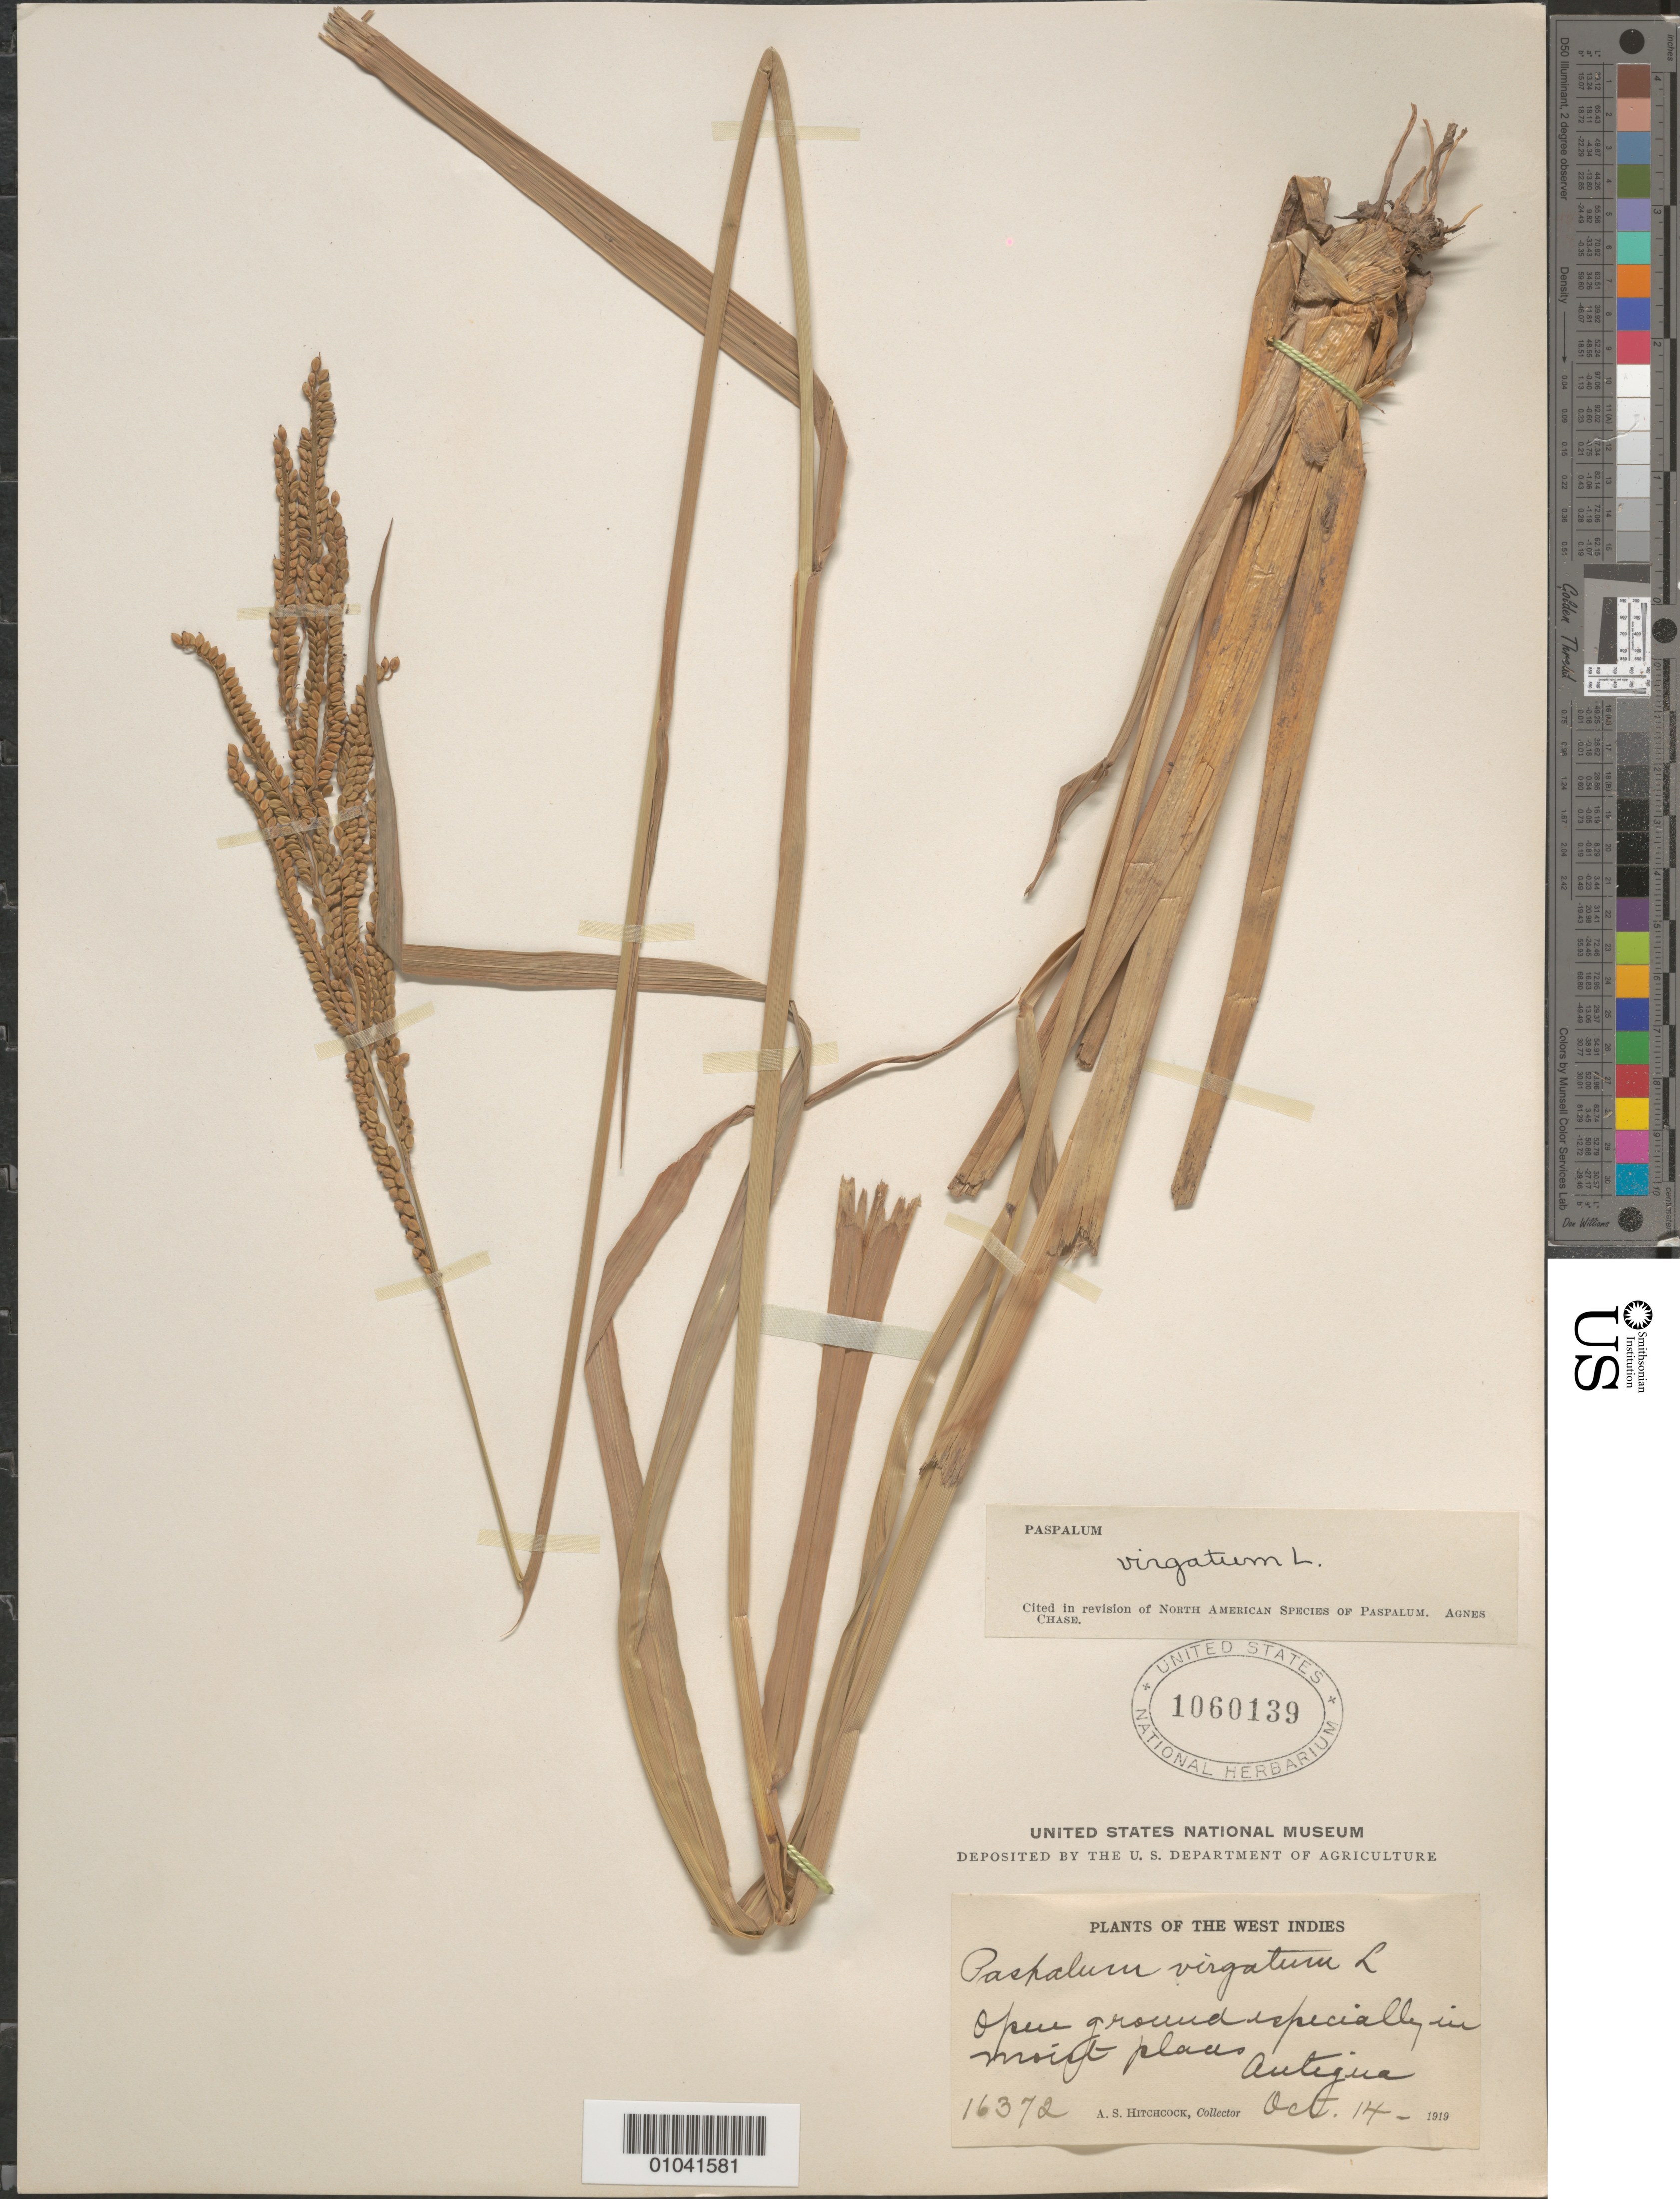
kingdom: Plantae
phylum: Tracheophyta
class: Liliopsida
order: Poales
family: Poaceae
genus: Paspalum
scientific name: Paspalum virgatum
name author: L.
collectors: A. S. Hitchcock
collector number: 16372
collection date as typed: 14 Oct 1919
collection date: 1919-10-14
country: Antigua and Barbuda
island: Antigua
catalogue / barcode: US 1060139